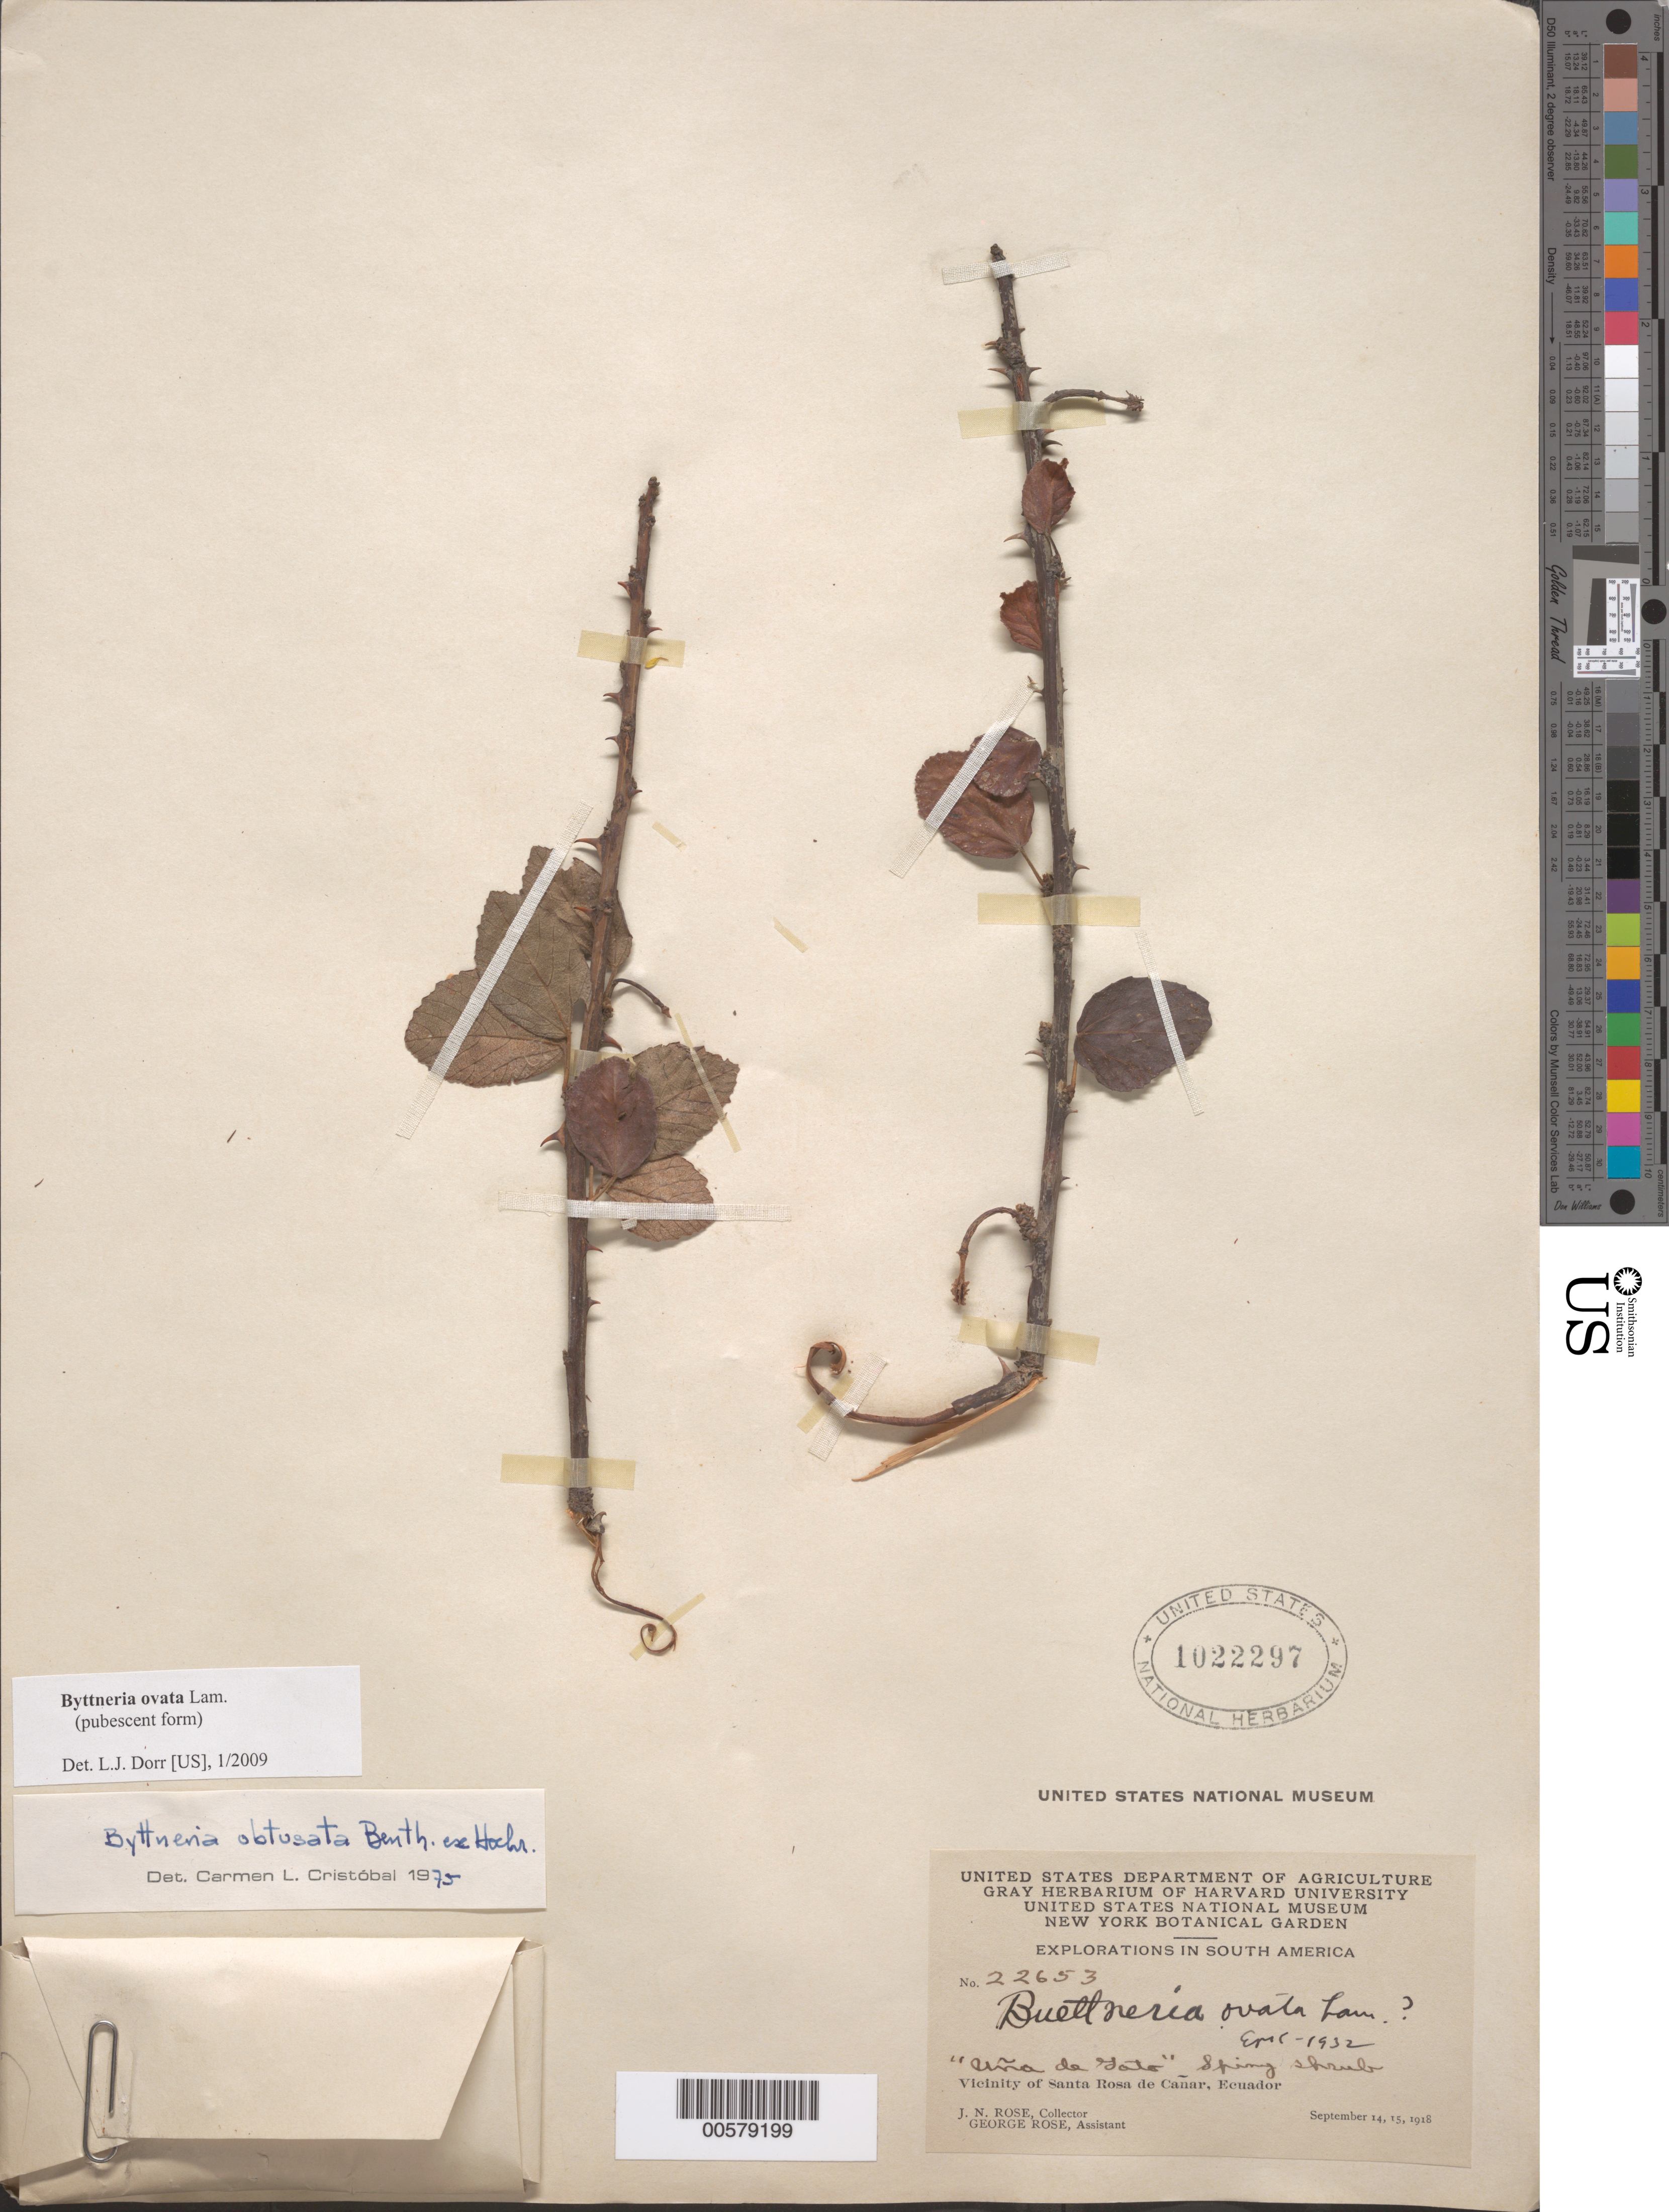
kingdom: Plantae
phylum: Tracheophyta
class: Magnoliopsida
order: Malvales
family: Malvaceae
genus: Byttneria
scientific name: Byttneria obtusata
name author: Benth. ex Hochr.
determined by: Cristóbal, C. L.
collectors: J. N. Rose & G. Rose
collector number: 22653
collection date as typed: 14 Sep 1918 to 15 Sep 1918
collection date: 1918-09-14/1918-09-15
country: Ecuador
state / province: Cañar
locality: Vicinity of Santa Rosa de Cañar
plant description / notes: Common name: Ciña de Gato [all sic]; NY, US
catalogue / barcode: US 1022297